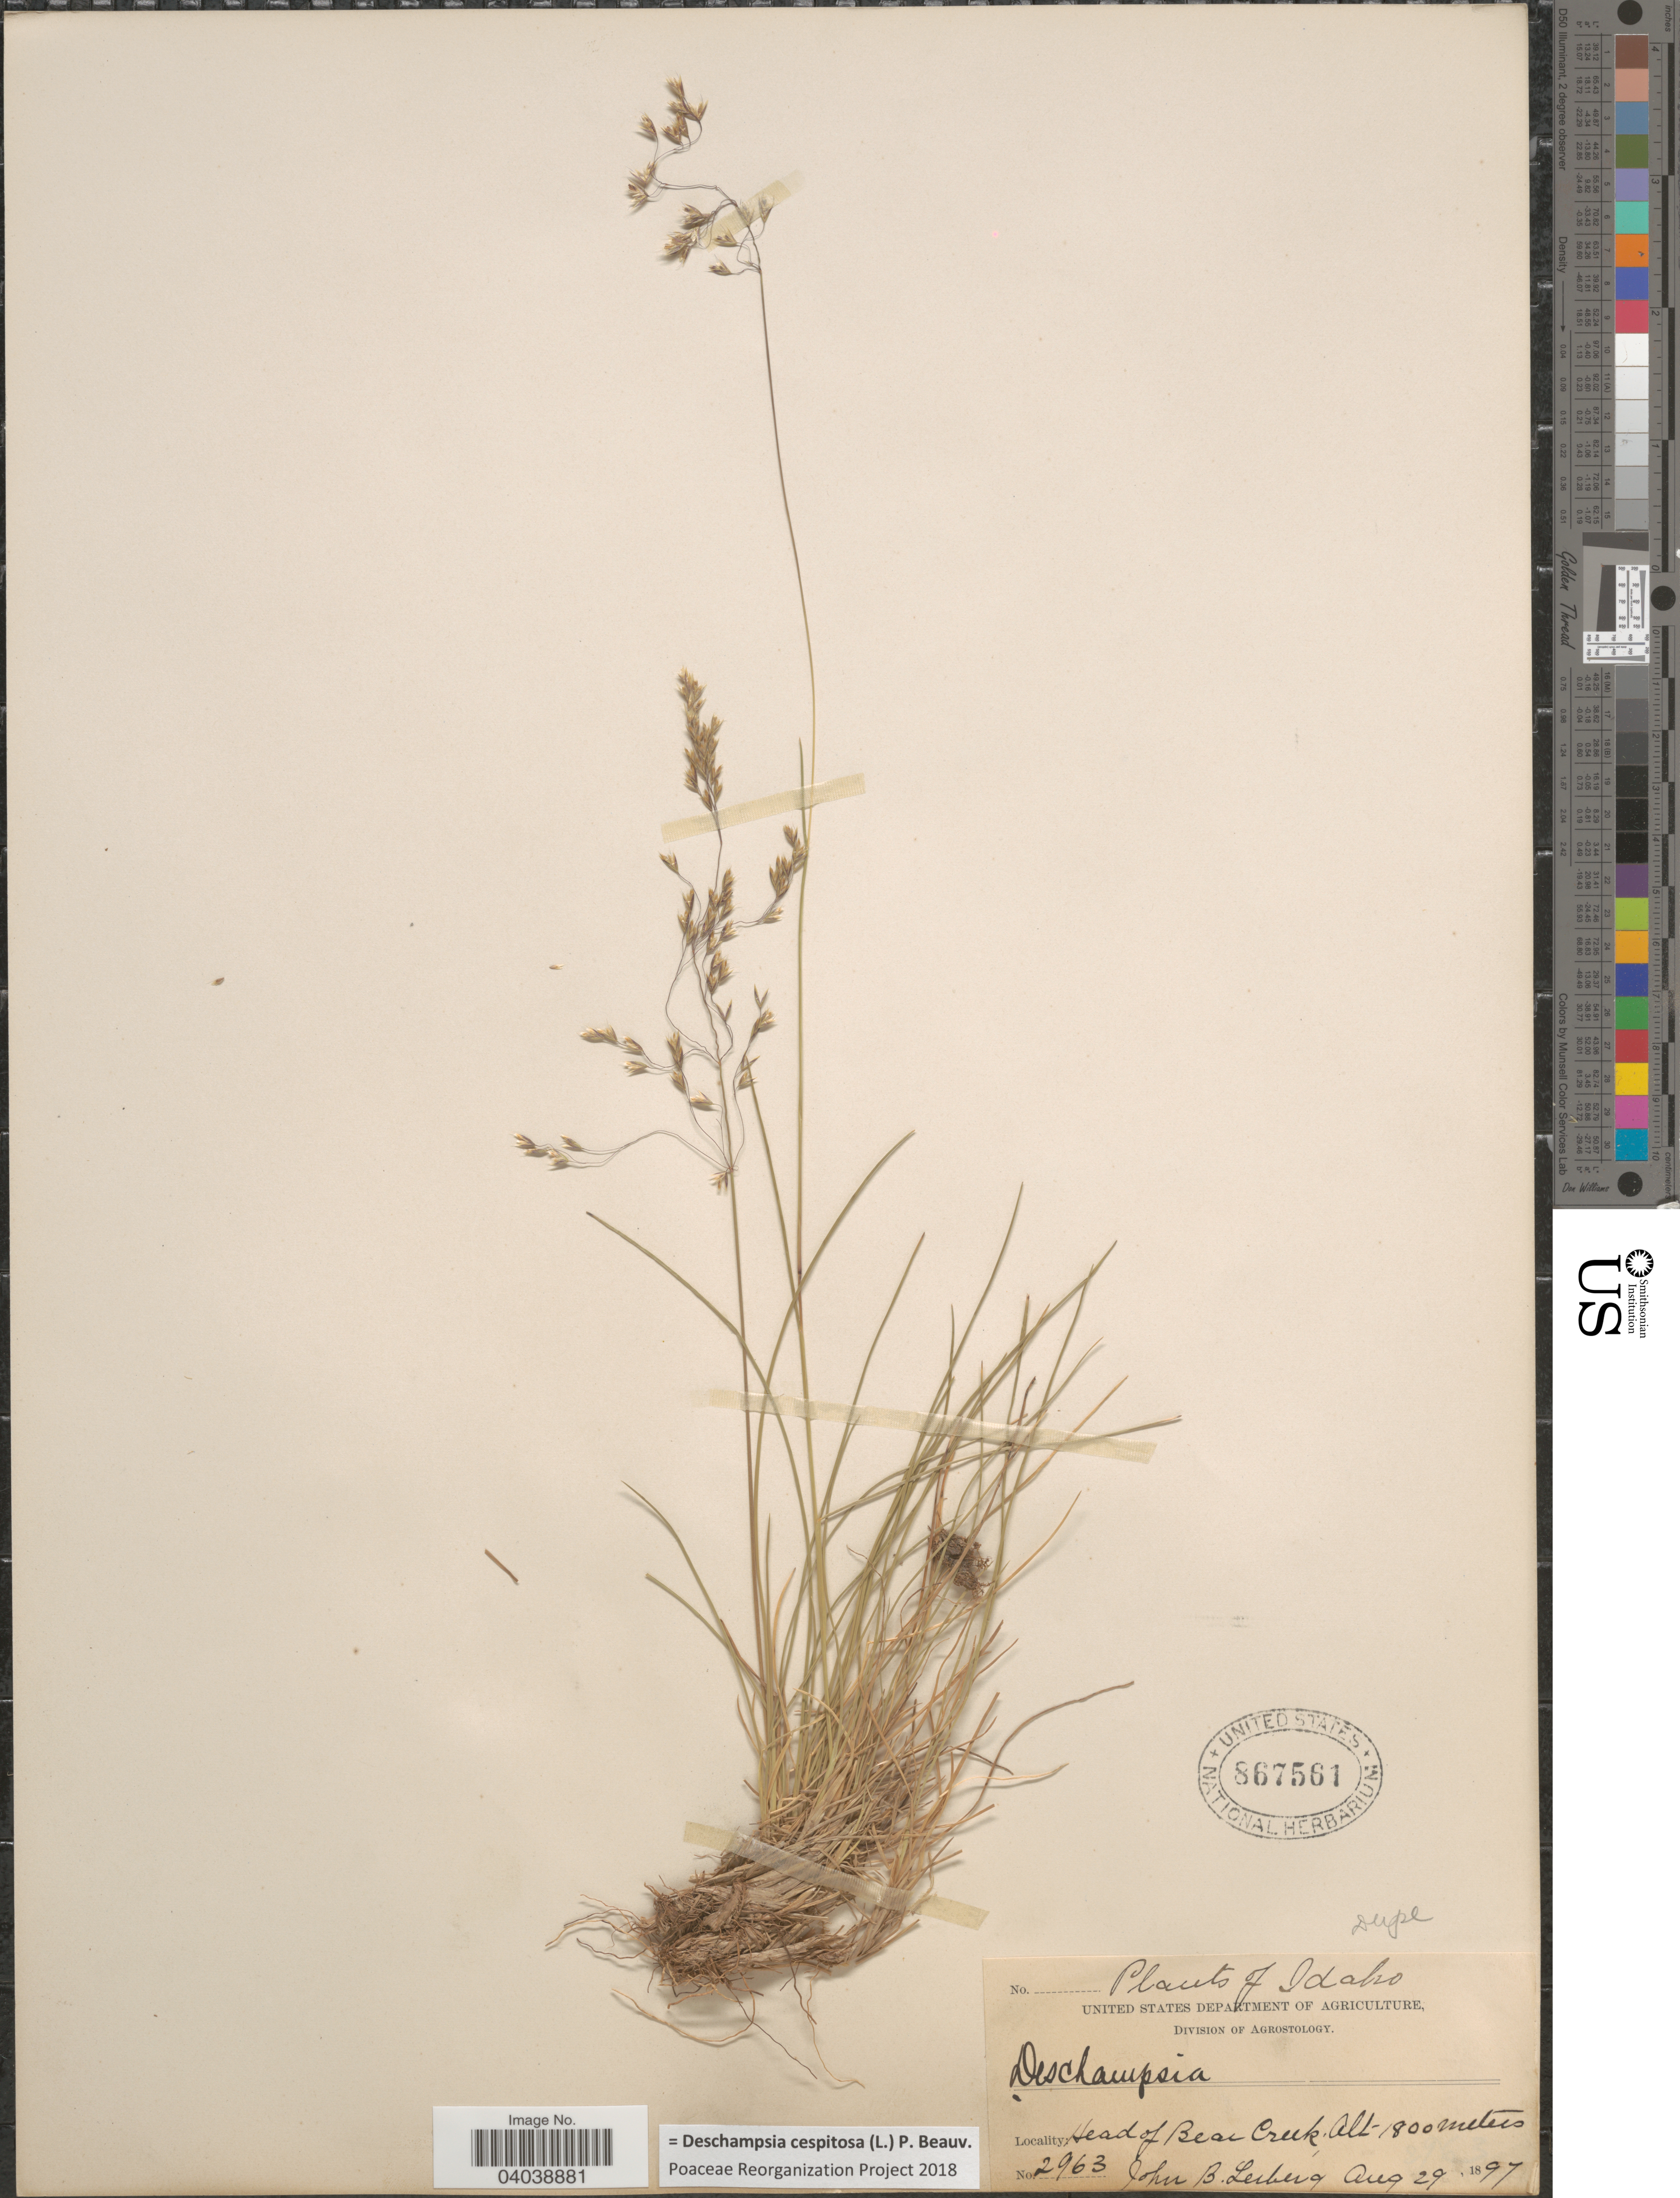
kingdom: Plantae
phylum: Tracheophyta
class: Liliopsida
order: Poales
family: Poaceae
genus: Deschampsia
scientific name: Deschampsia cespitosa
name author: (L.) P. Beauv.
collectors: J. B. Leiberg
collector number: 2963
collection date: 1897-08-29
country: United States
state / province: Idaho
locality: Head of Bear Creek.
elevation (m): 1800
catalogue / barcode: US 867561